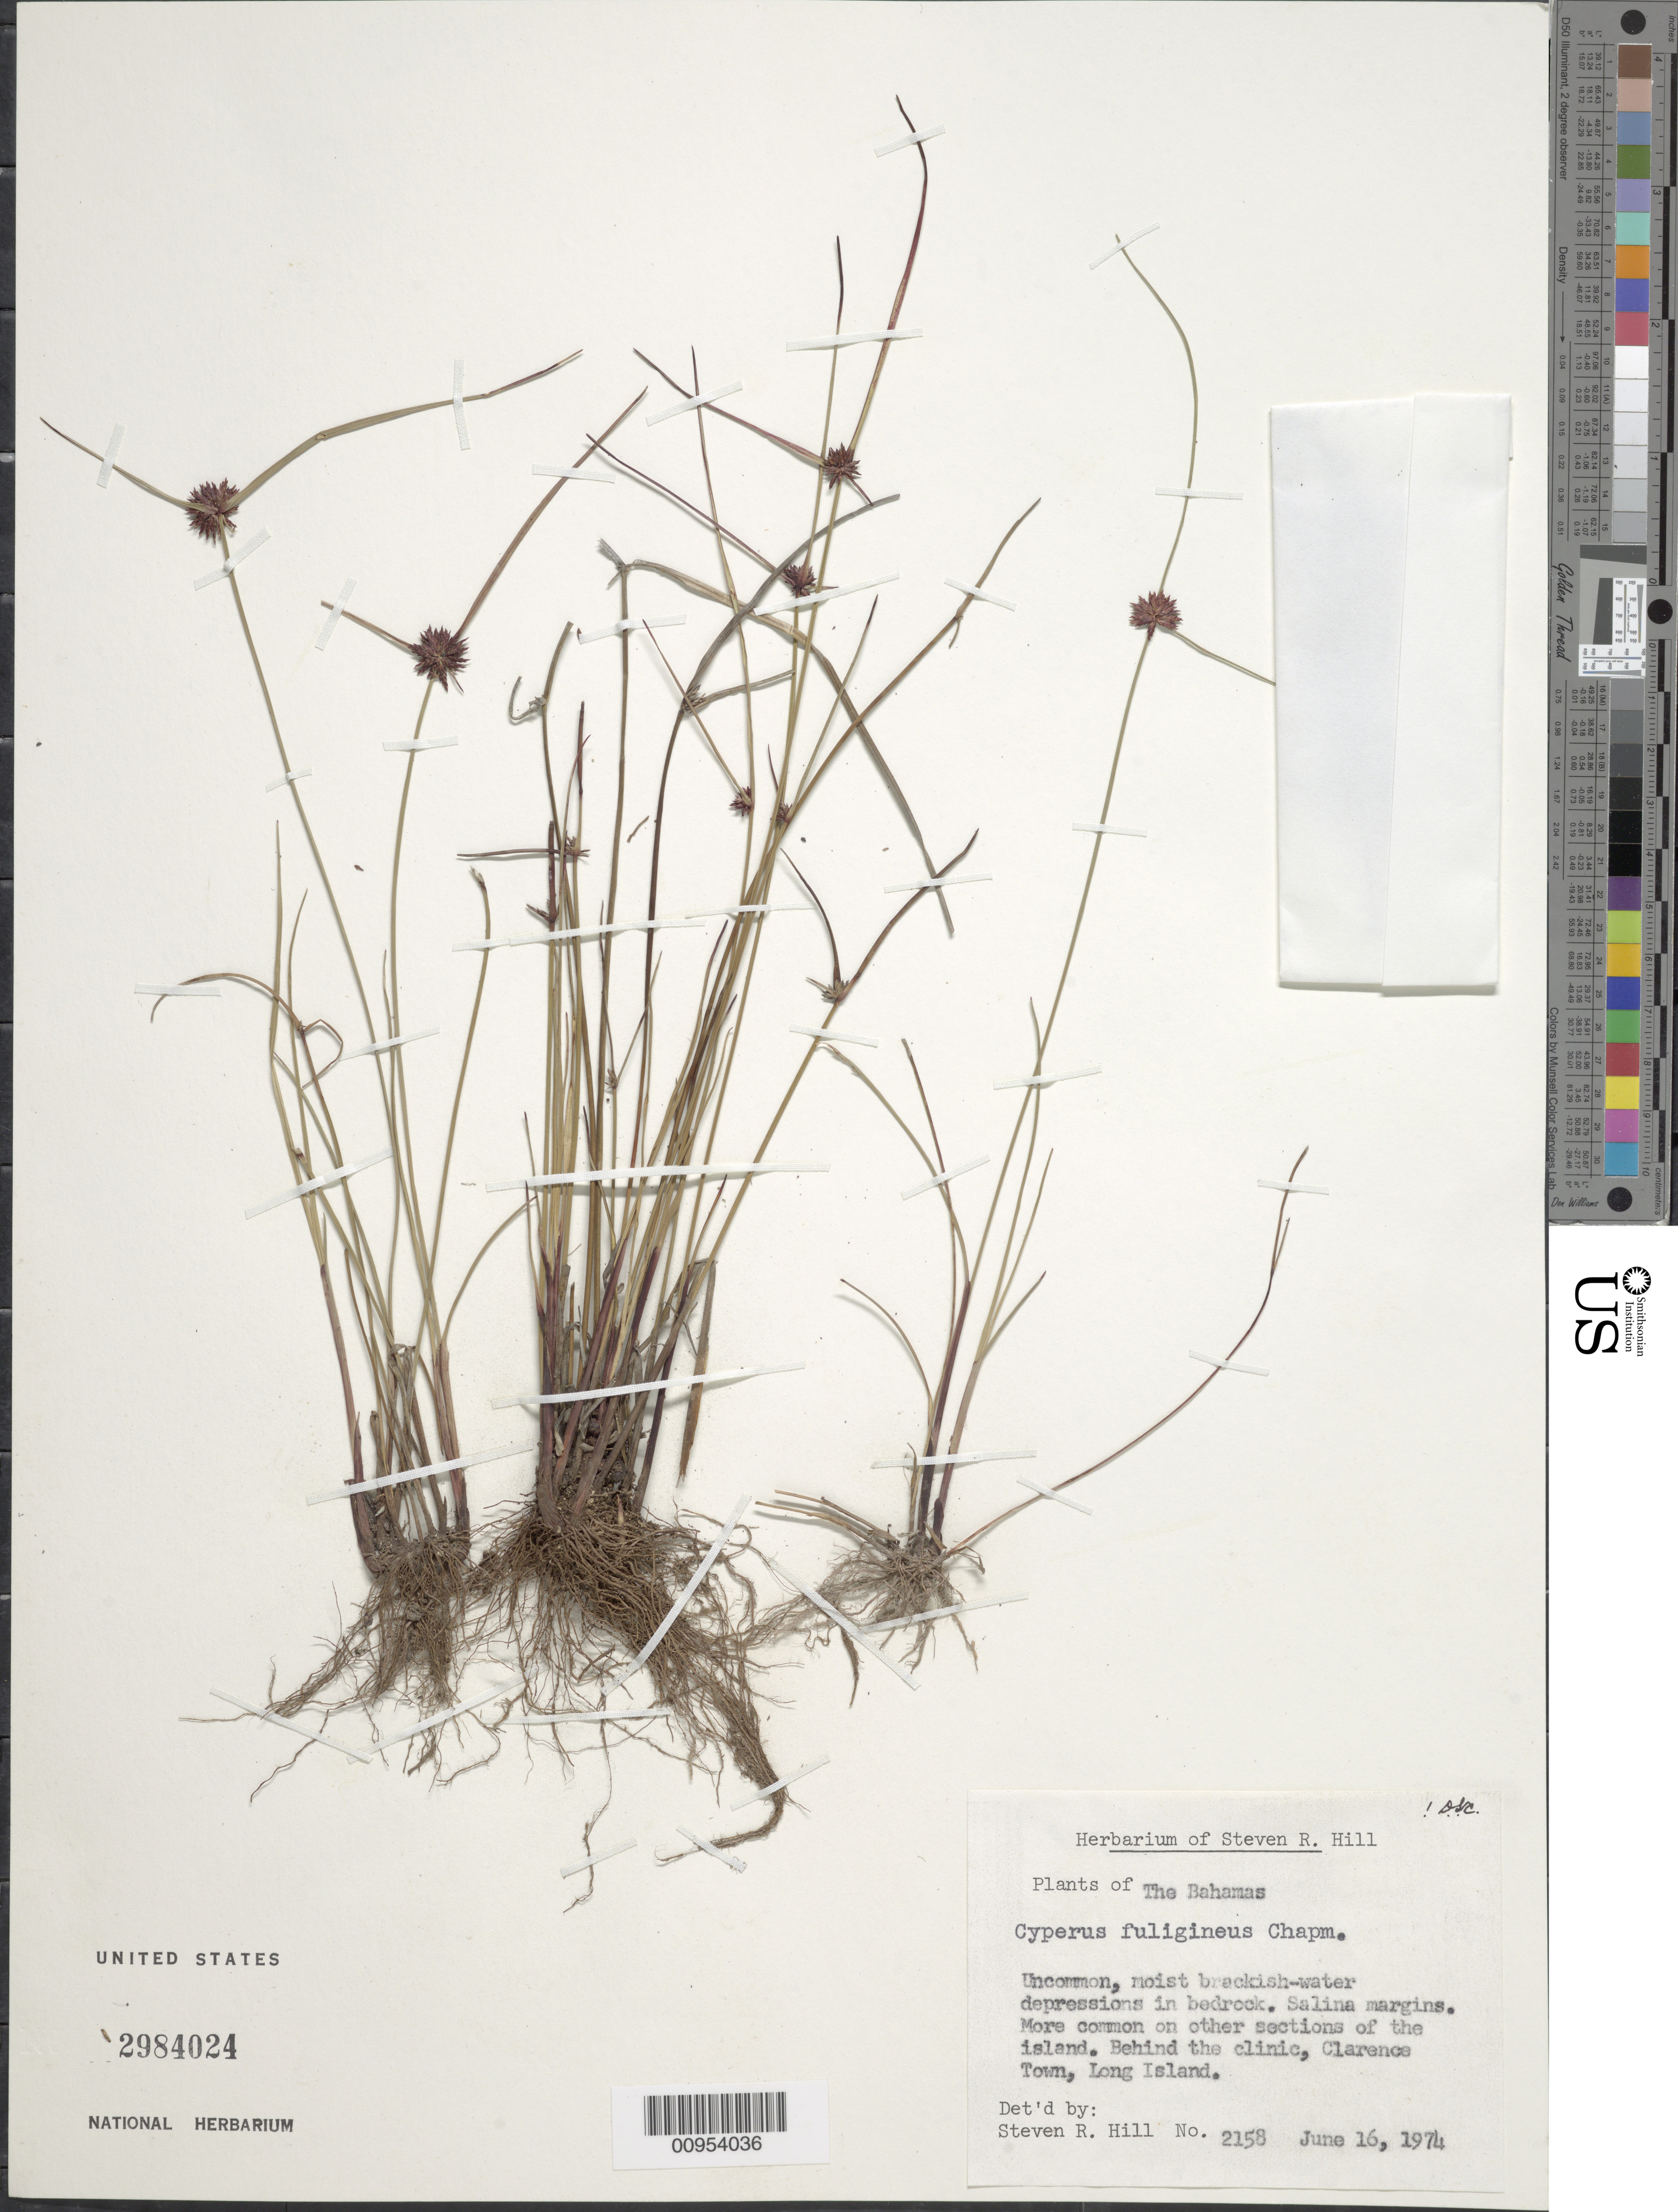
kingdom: Plantae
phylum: Tracheophyta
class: Liliopsida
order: Poales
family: Cyperaceae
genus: Cyperus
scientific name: Cyperus fuligineus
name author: Chapm.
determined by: Correll, D. S.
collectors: S. R. Hill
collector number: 2158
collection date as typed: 16 Jun 1974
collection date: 1974-06-16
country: Bahamas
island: Long Island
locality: Behind the clinic, Clarence Town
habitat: Salina margins, moist brackish-water depressions in bedrock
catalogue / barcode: US 2984024